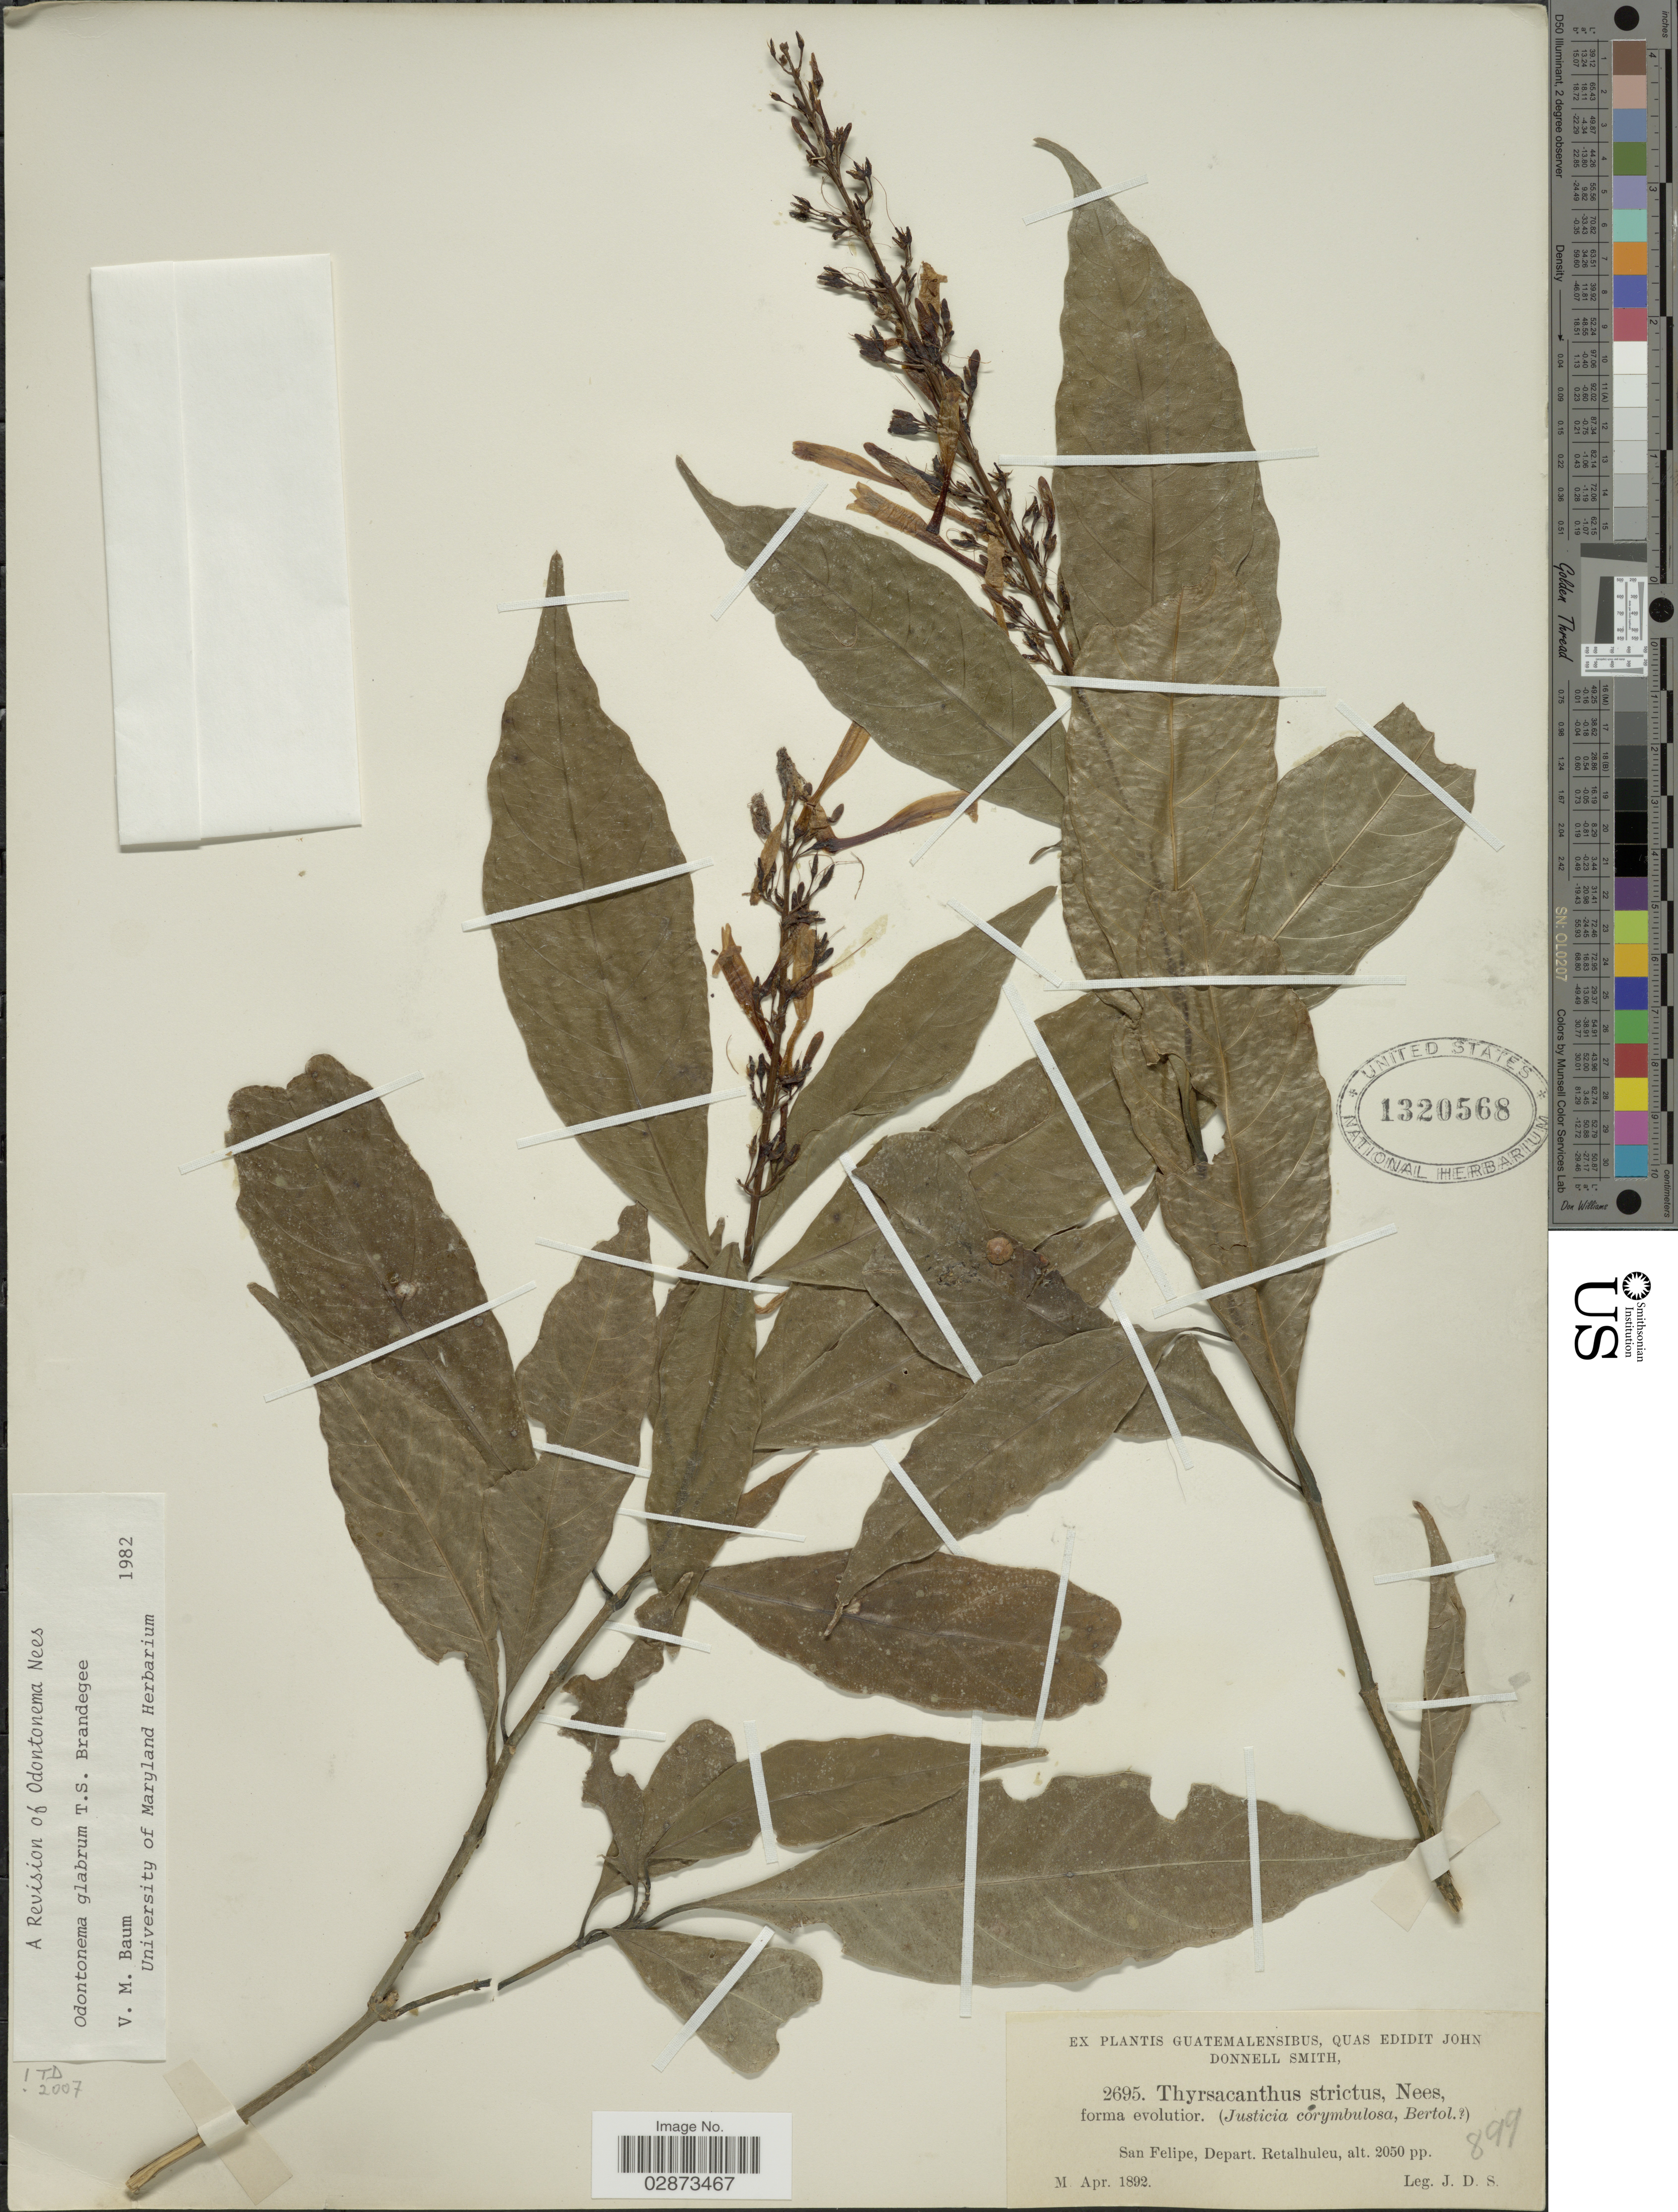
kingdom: Plantae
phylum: Tracheophyta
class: Magnoliopsida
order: Lamiales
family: Acanthaceae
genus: Odontonema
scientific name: Odontonema glabrum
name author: Brandegee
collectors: J. Donnell Smith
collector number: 2695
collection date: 1892-04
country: Guatemala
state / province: Retalhuleu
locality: San Felipe, Depart. Retalhuleu.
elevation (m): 625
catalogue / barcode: US 1320568